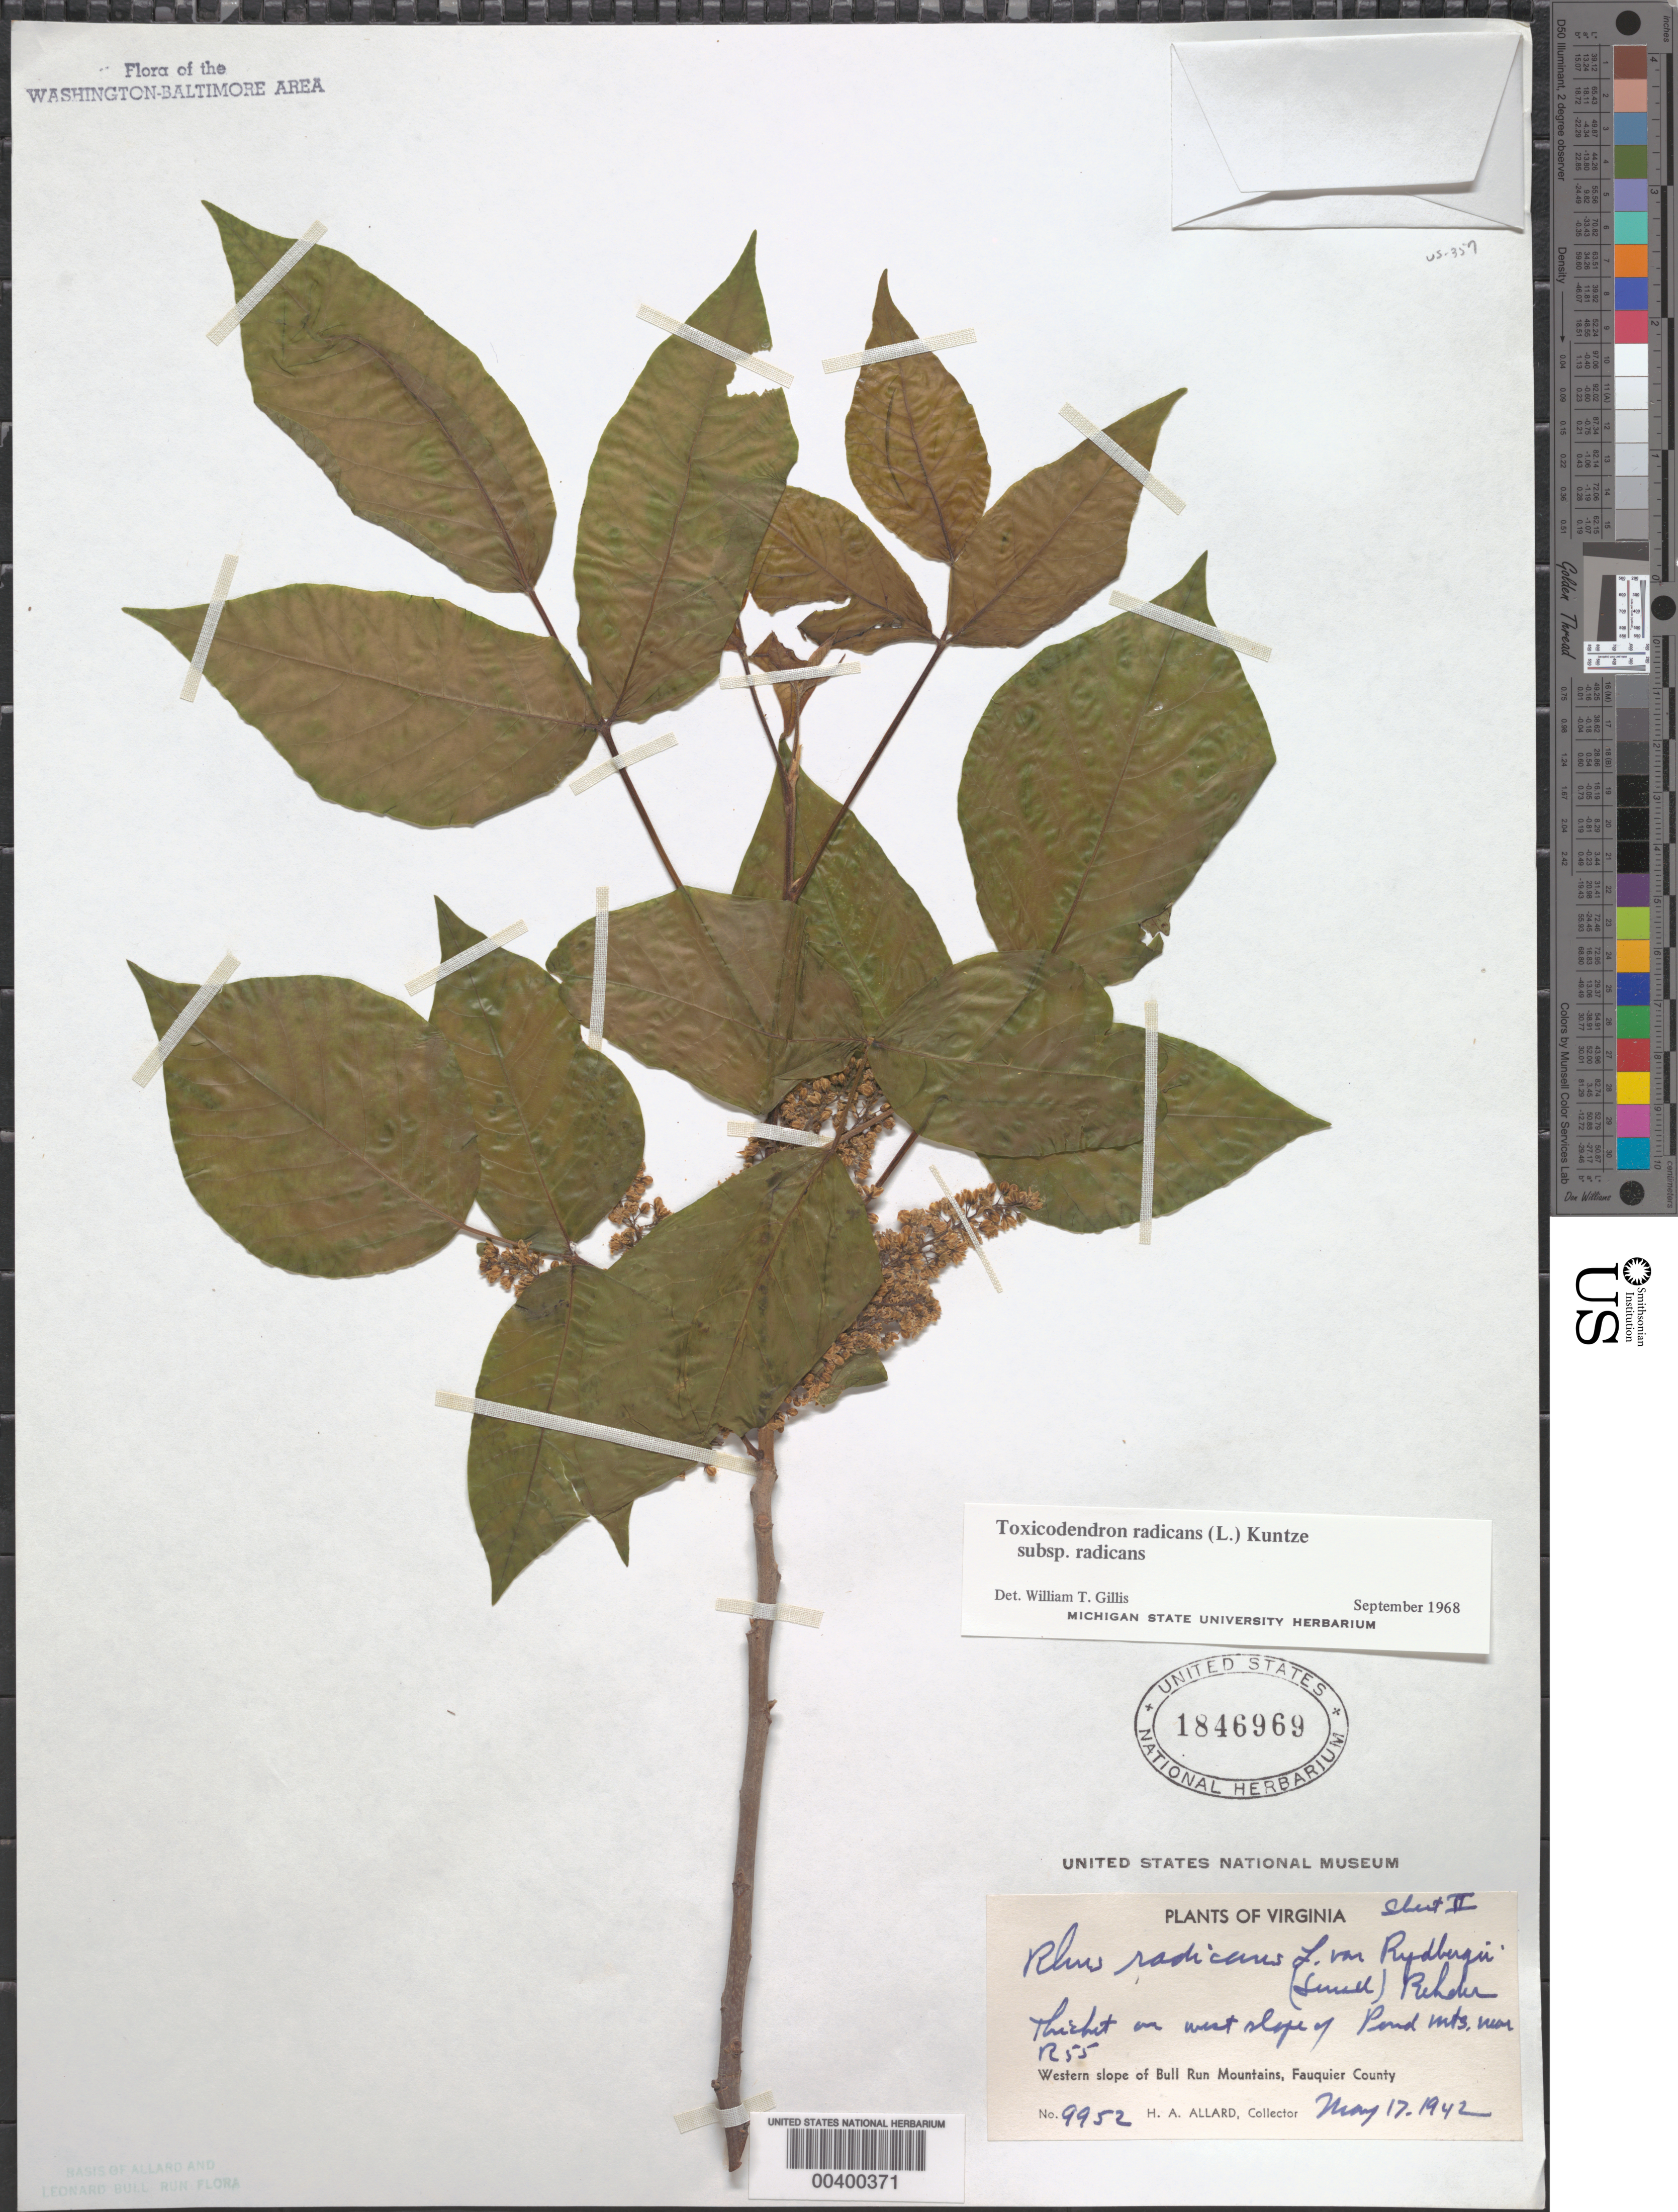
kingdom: Plantae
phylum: Tracheophyta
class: Magnoliopsida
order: Sapindales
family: Anacardiaceae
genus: Toxicodendron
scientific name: Toxicodendron radicans subsp. radicans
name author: (L.) Kuntze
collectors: H. A. Allard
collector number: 9952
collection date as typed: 17 May 1942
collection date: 1942-05-17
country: United States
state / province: Virginia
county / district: Fauquier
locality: Pond Mountains near Route 55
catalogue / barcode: US 1846969